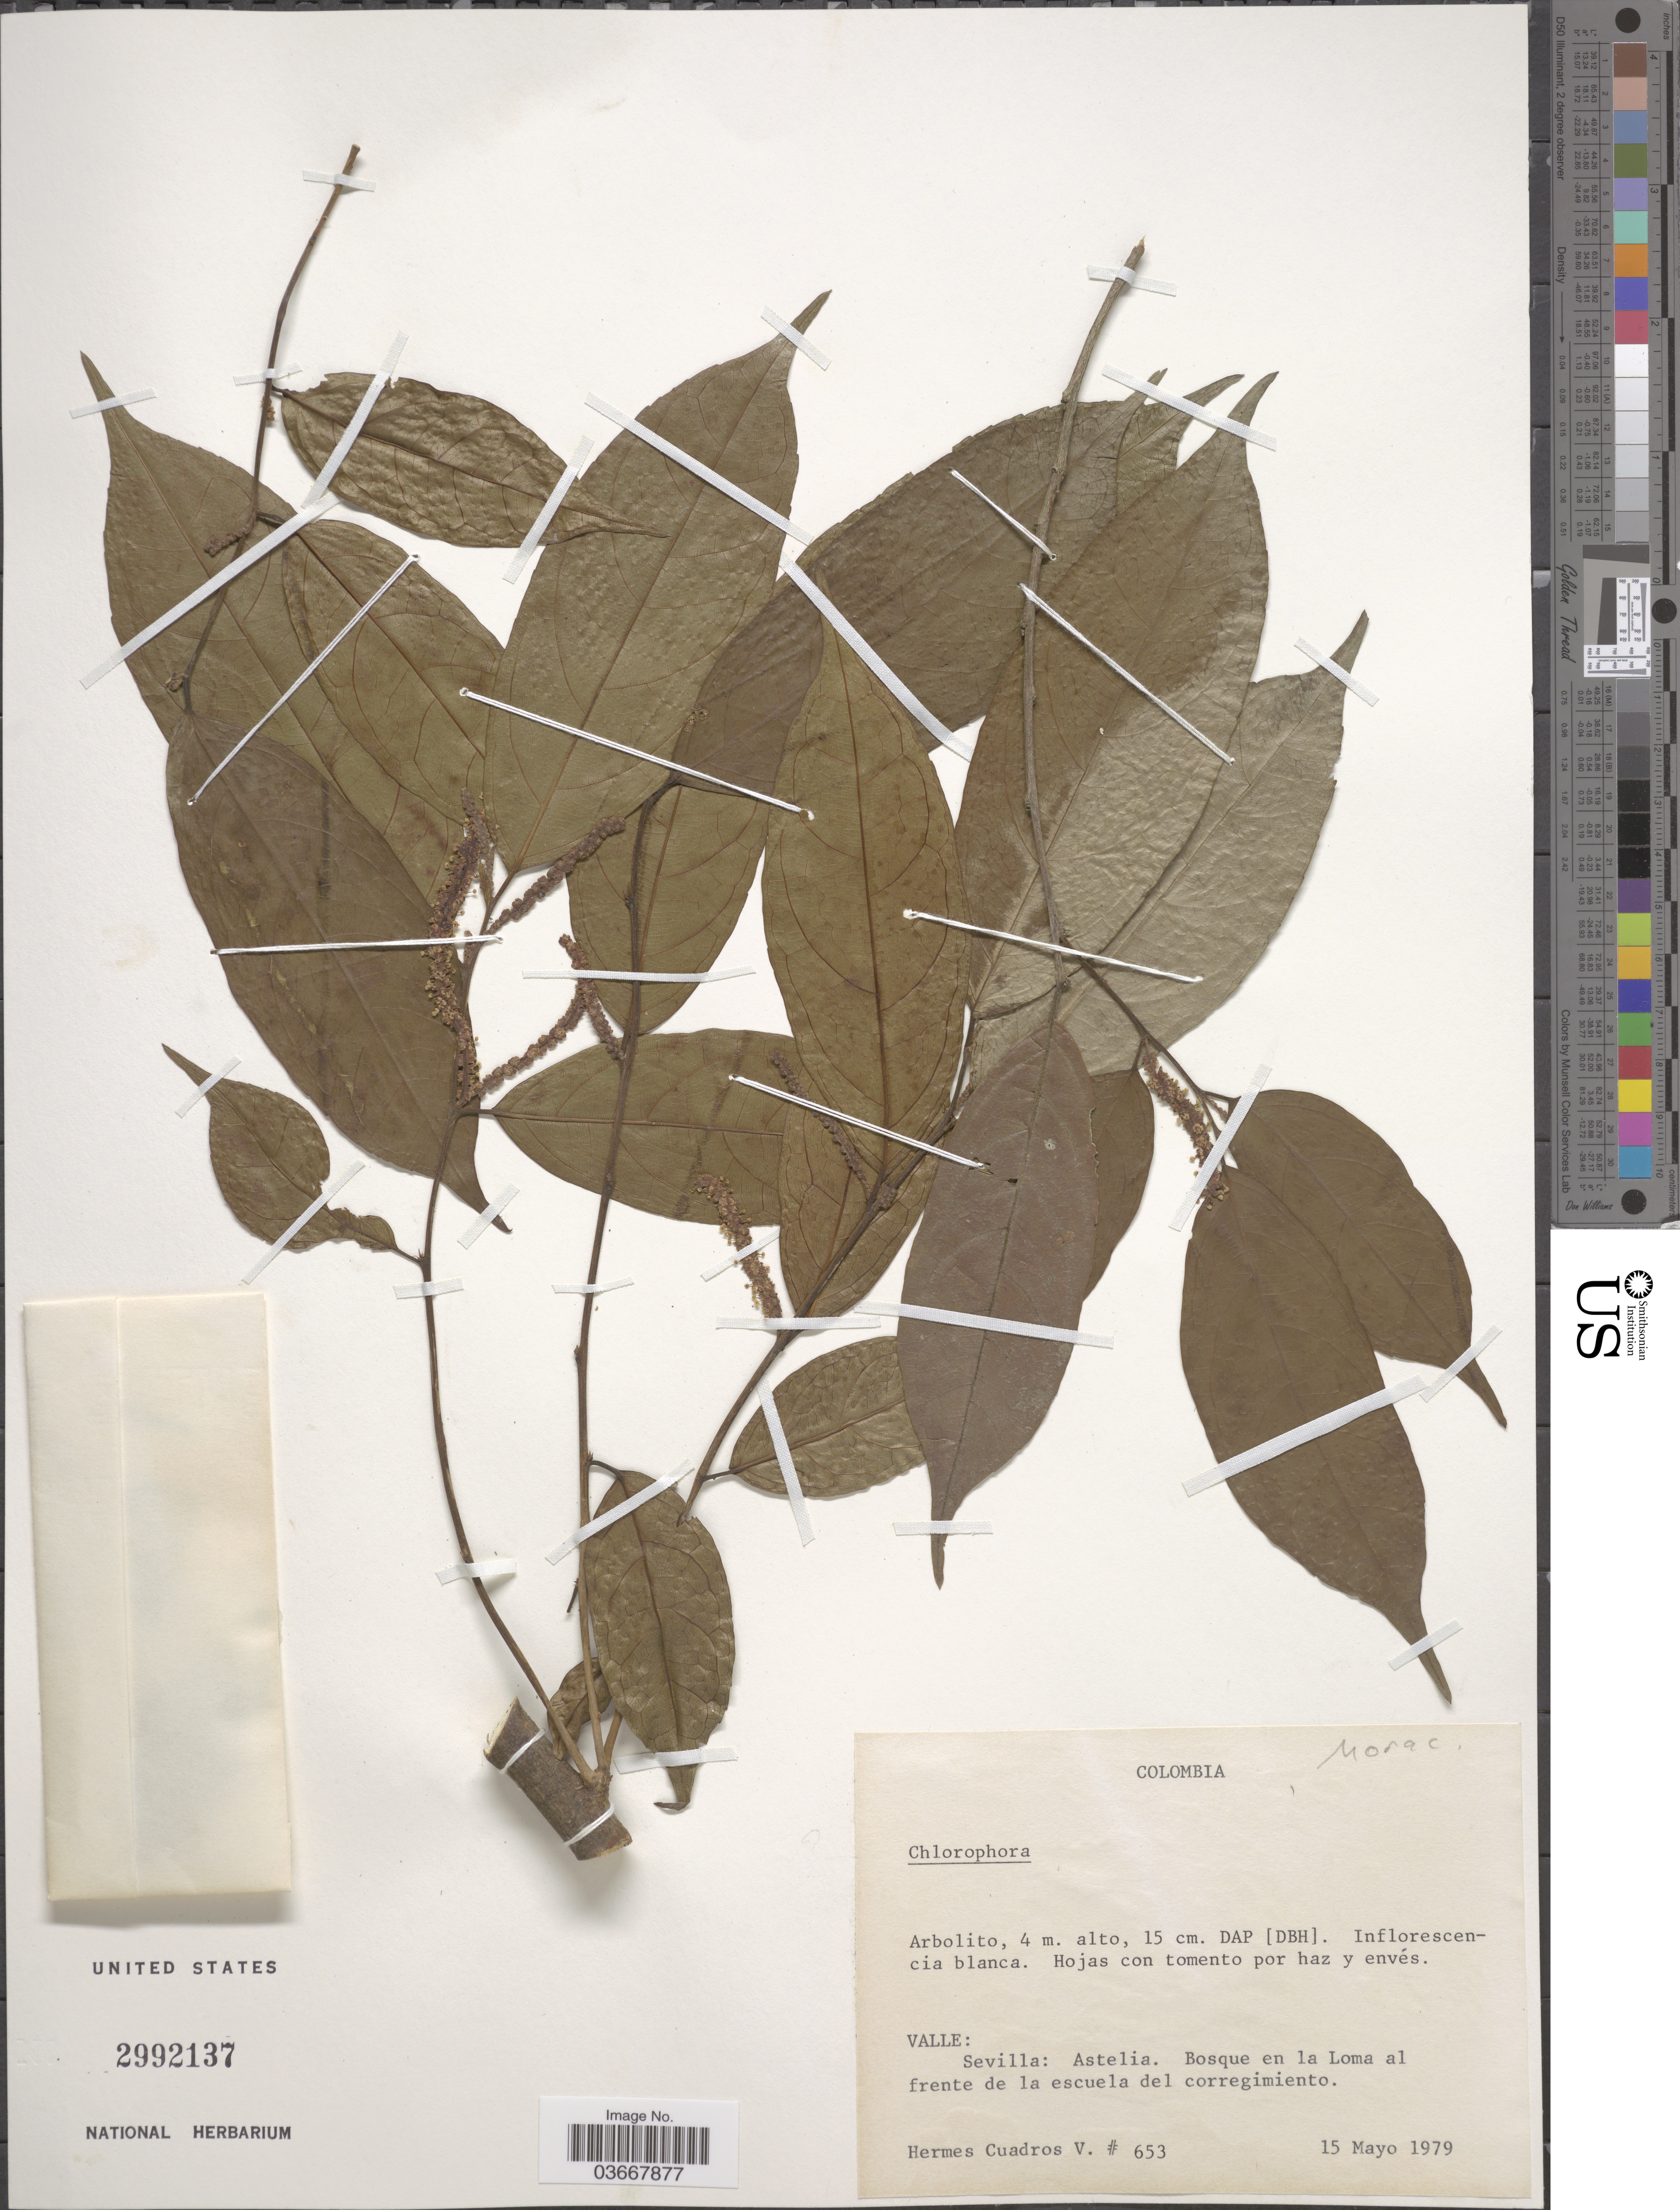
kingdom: Plantae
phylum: Tracheophyta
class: Magnoliopsida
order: Rosales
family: Moraceae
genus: Maclura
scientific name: Maclura brasiliensis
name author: Endl.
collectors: H. Cuadros V.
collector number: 653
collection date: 1979-05-15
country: Colombia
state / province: Valle del Cauca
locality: Valle: Sevilla: Astelia. Bosque en la Loma al frente de la escuela del corregimiento.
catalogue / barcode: US 2992137